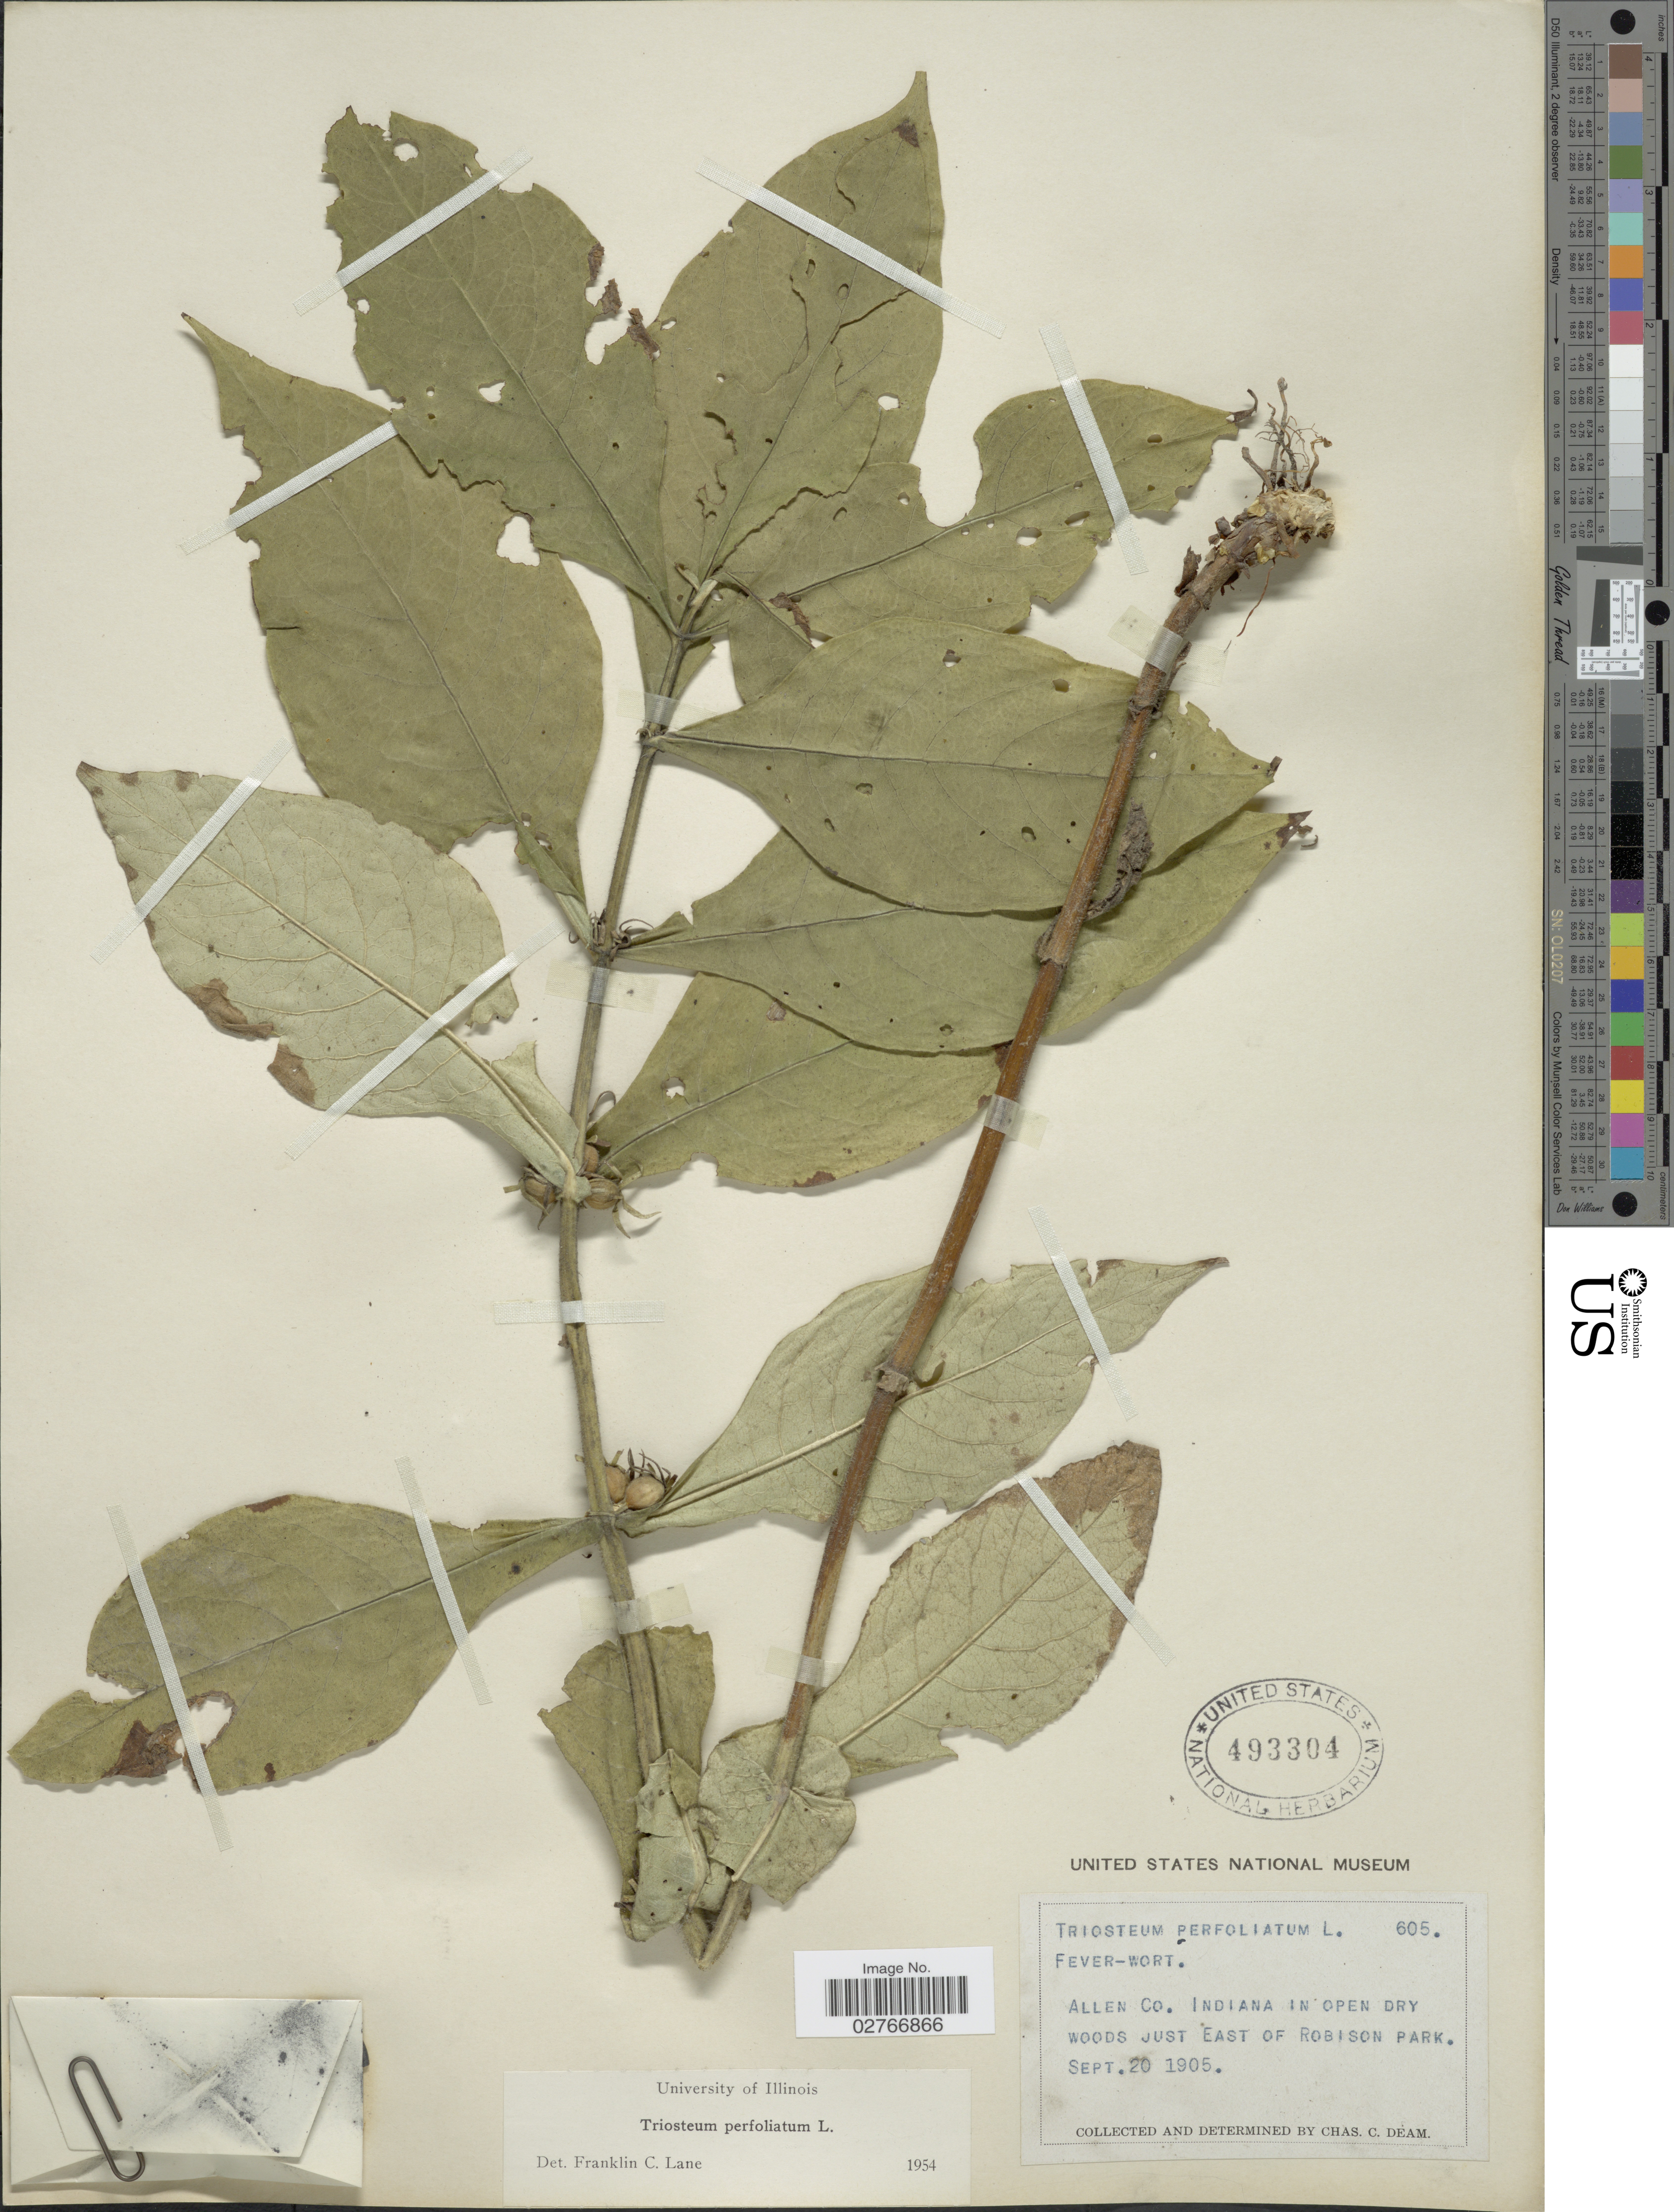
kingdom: Plantae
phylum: Tracheophyta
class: Magnoliopsida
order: Dipsacales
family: Caprifoliaceae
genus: Triosteum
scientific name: Triosteum perfoliatum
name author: L.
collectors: C. C. Deam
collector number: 605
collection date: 1905-09-20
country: United States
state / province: Indiana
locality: Allen Co. Indiana in open dry woods just East of Robison Park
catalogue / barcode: US 493304